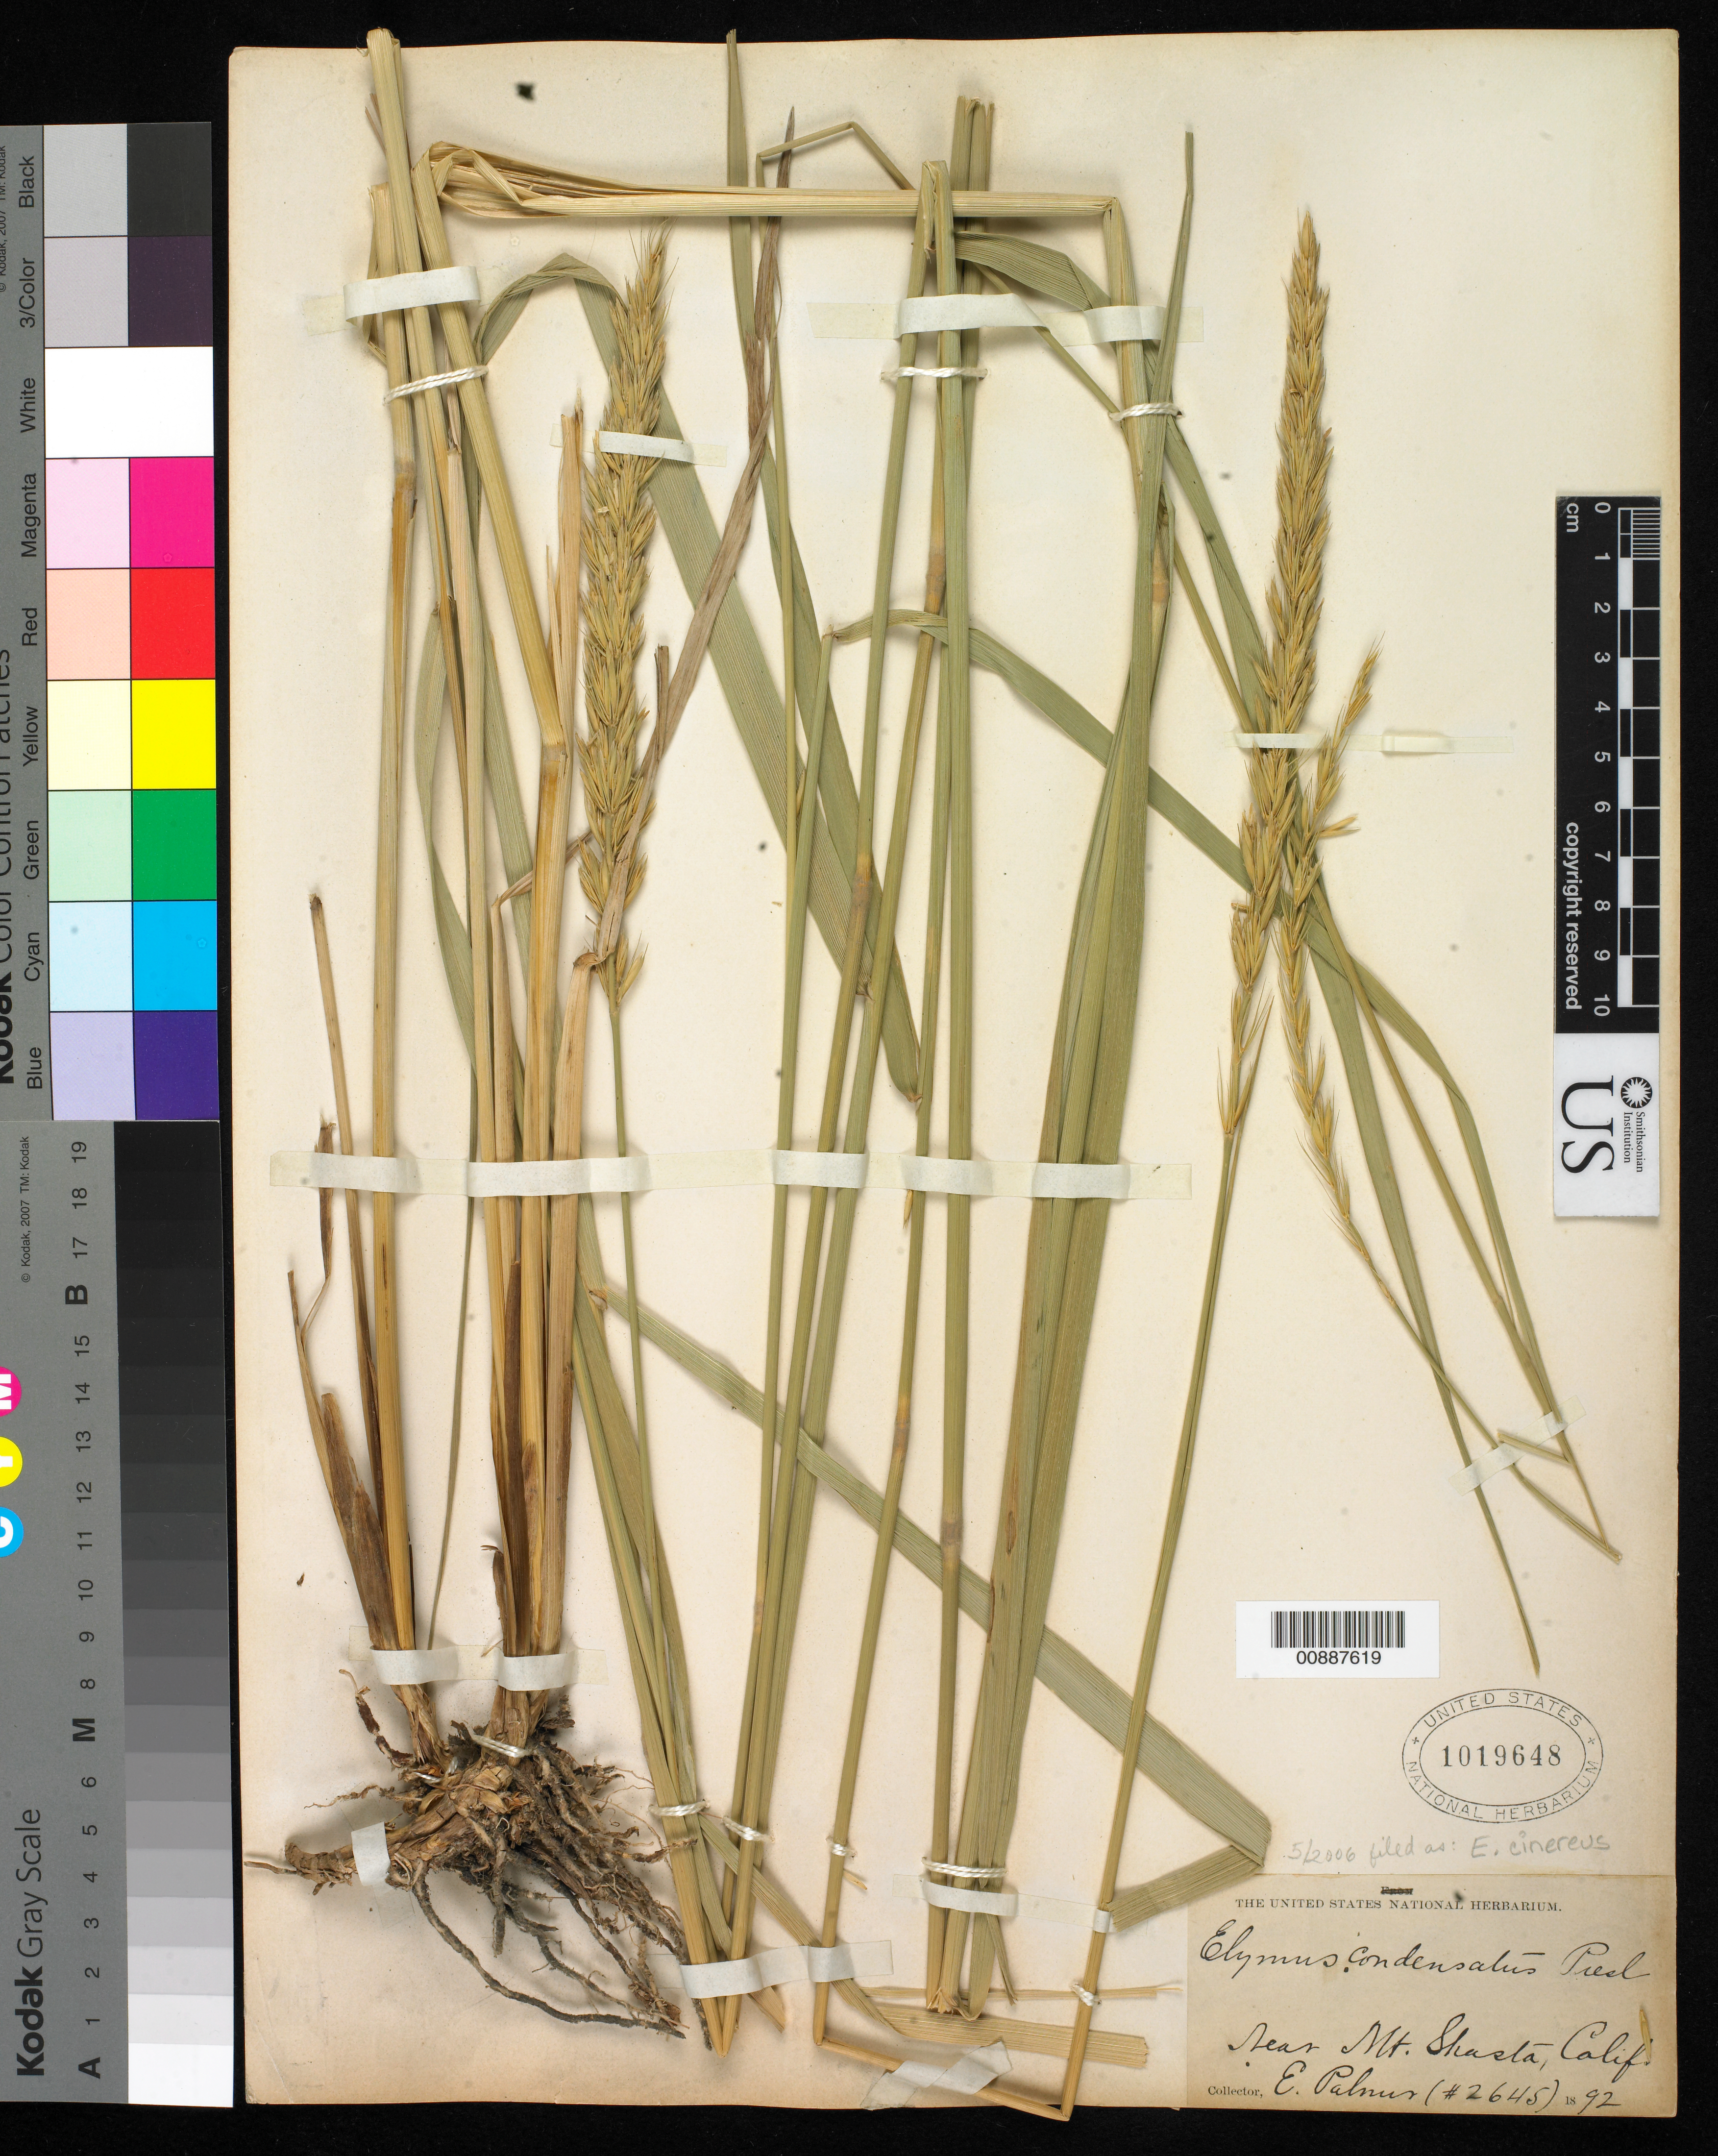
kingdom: Plantae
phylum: Tracheophyta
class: Liliopsida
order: Poales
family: Poaceae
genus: Leymus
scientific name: Leymus cinereus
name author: (Scribn. & Merr.) Á. Löve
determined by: Poaceae Reorganization Project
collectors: E. Palmer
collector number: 2645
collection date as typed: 1892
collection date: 1892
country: United States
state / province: California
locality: Near Mt. Shasta, California.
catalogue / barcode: US 1019648